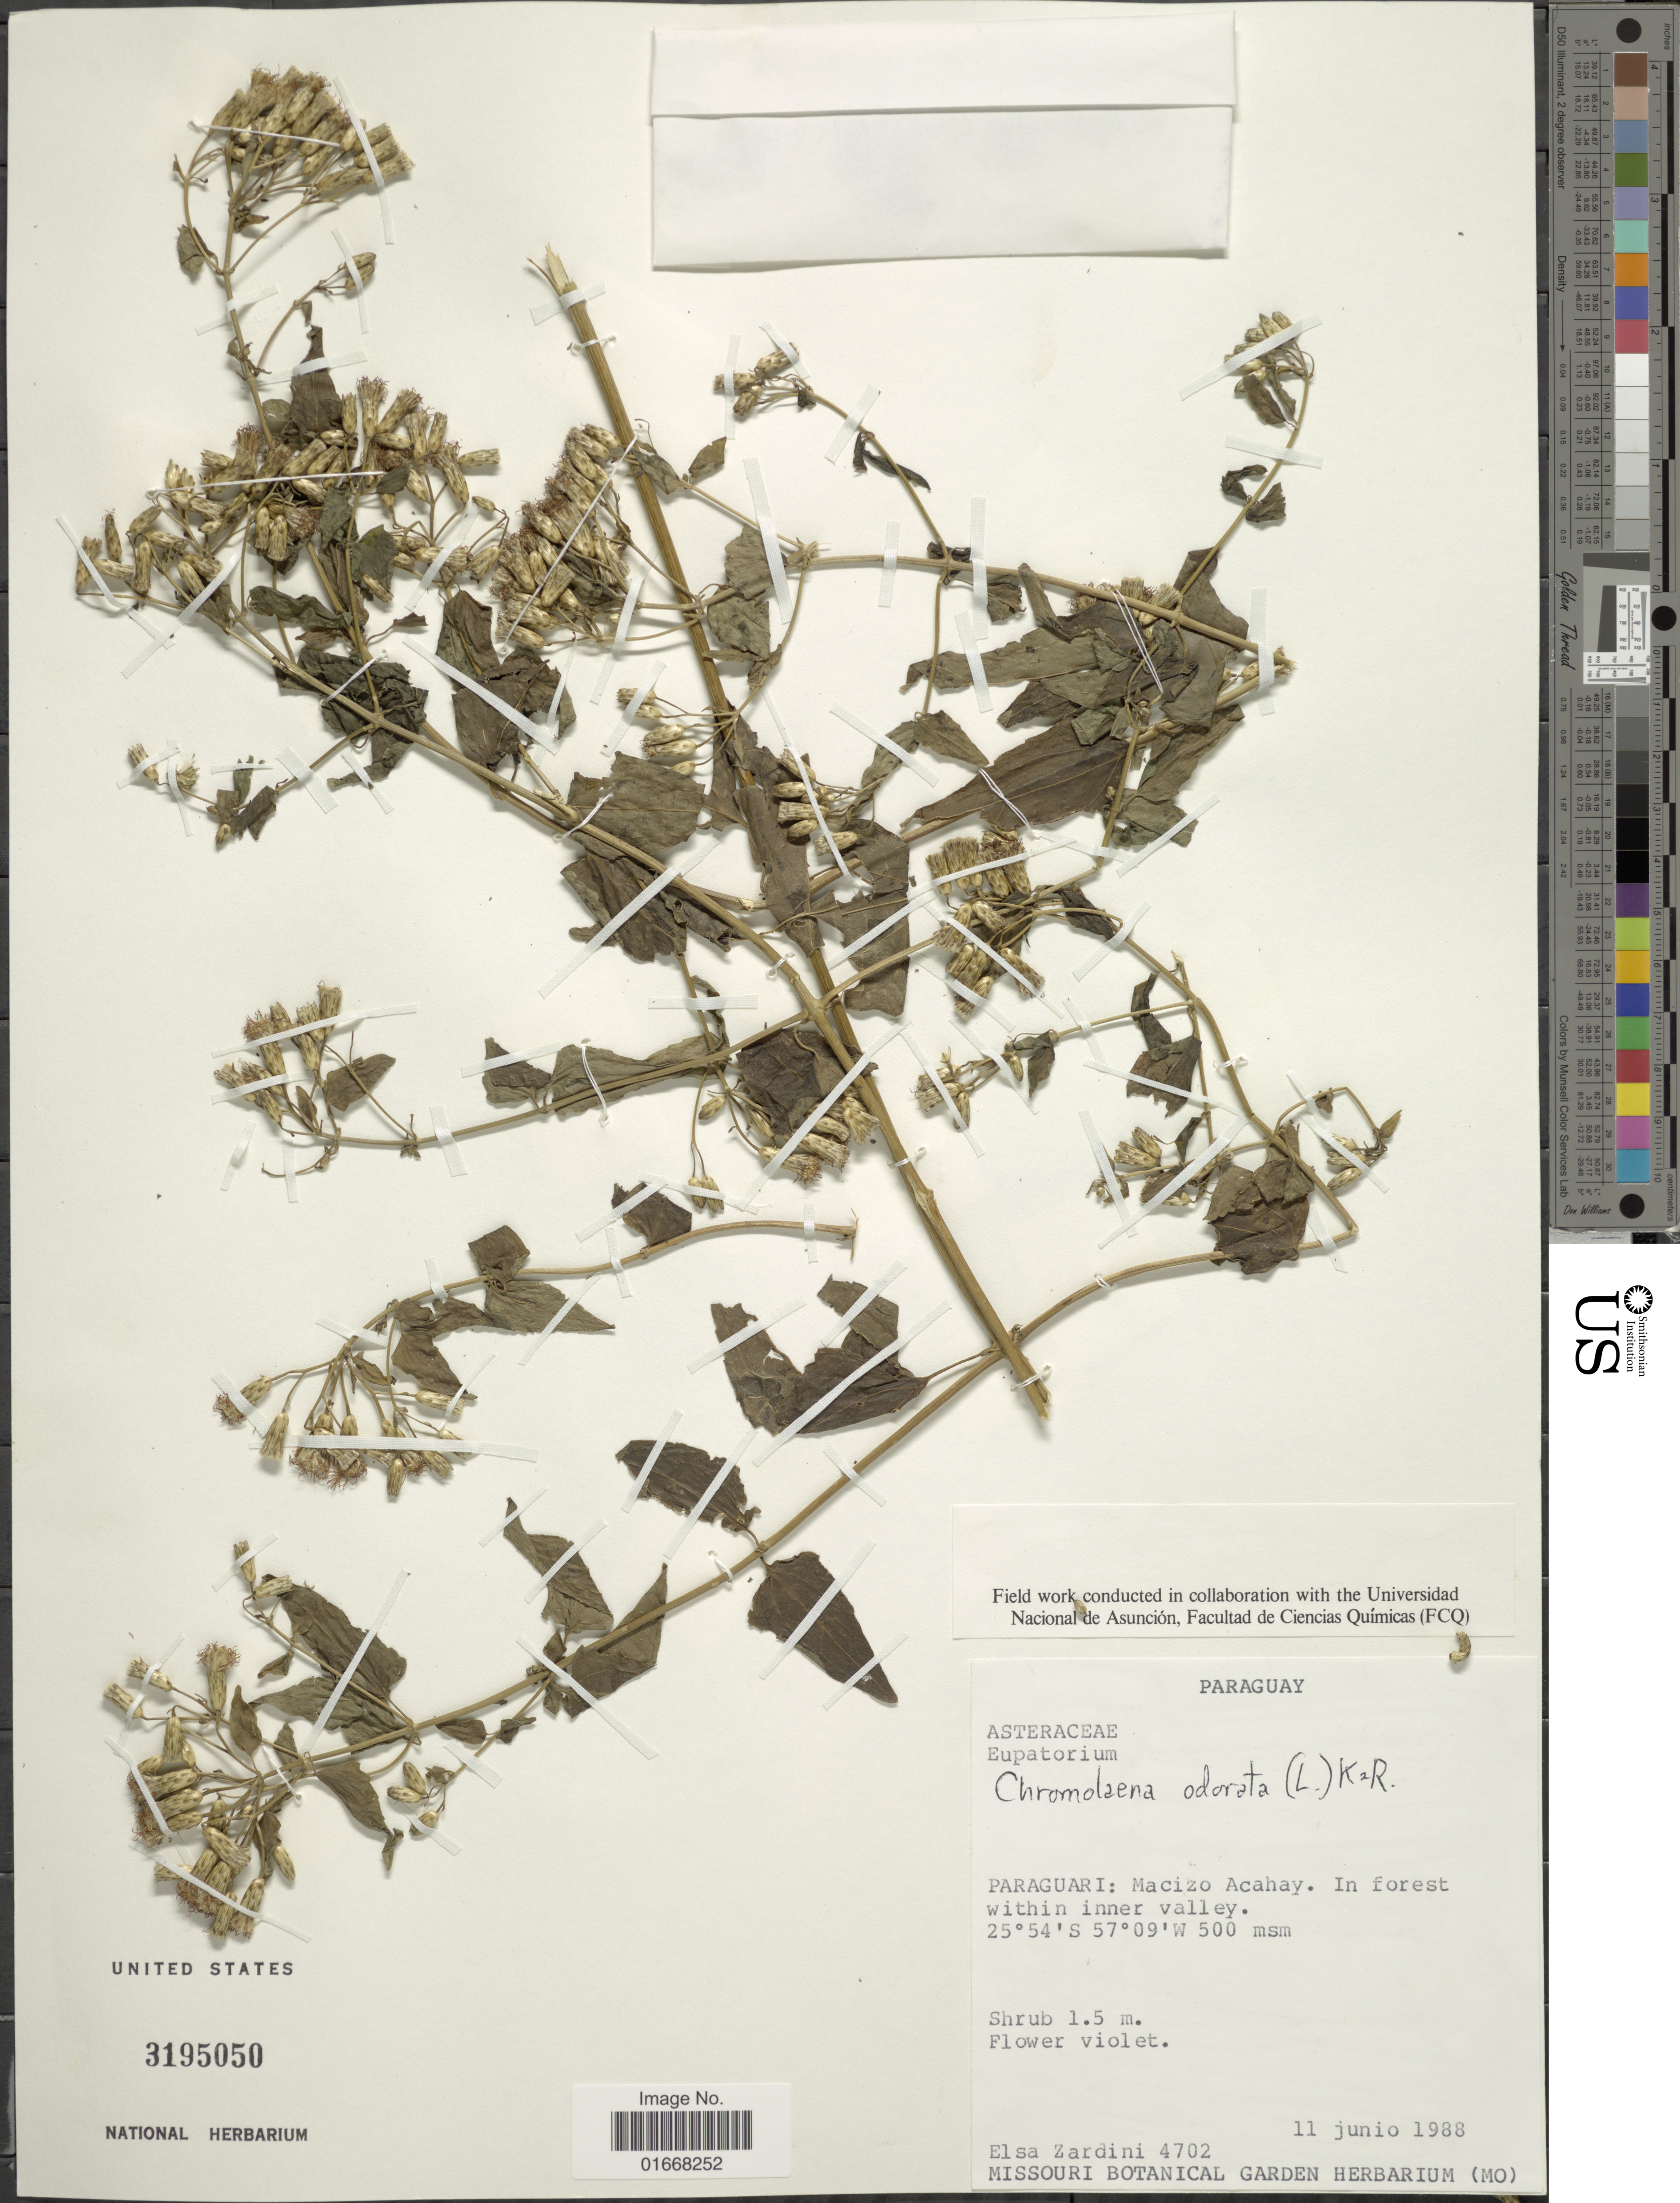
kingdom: Plantae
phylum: Tracheophyta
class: Magnoliopsida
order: Asterales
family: Asteraceae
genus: Chromolaena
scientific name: Chromolaena odorata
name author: (L.) R.M. King & H. Rob.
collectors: E. M. Zardini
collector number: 4702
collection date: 1988-06-11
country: Paraguay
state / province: Paraguari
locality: Macizo Acahay. In forest within inner valley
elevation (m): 500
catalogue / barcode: US 3195050